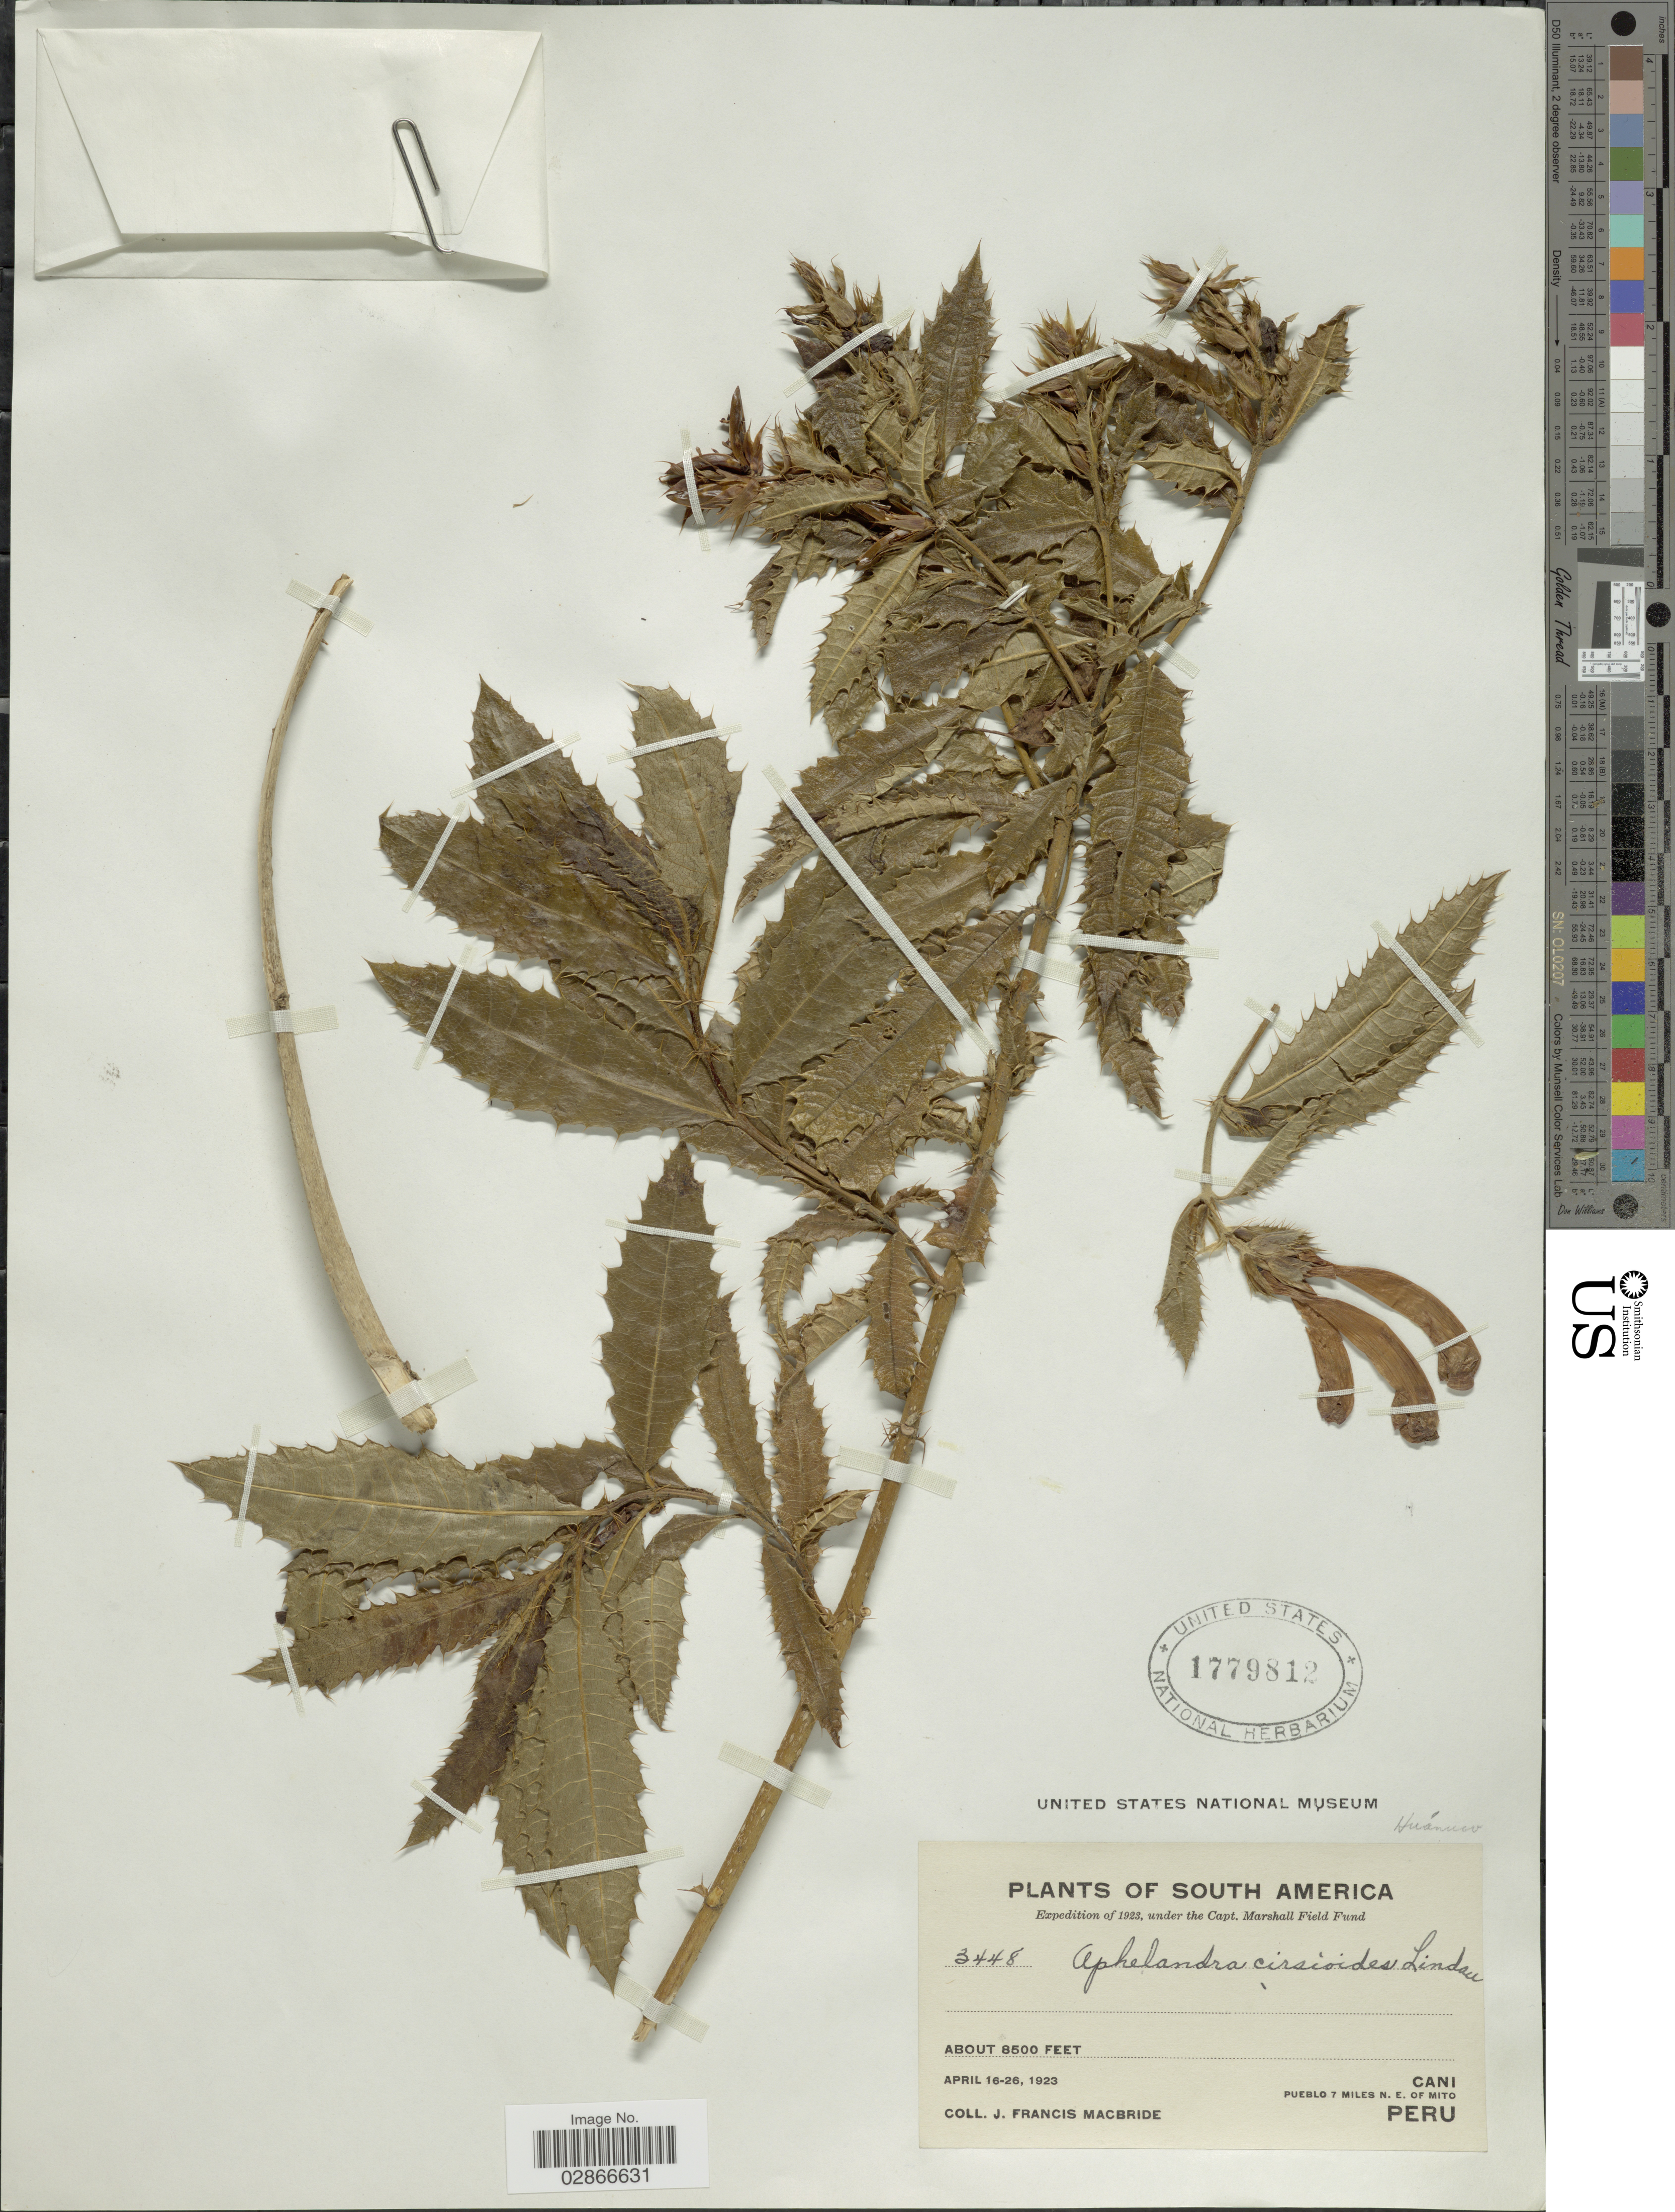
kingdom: Plantae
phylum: Tracheophyta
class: Magnoliopsida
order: Lamiales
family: Acanthaceae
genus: Aphelandra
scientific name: Aphelandra cirsioides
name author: Lindau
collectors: J. F. Macbride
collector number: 3448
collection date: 1923-04-16/1923-04-26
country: Peru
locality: Cani. Pueblo 7 miles N.E. of Mito.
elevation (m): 2591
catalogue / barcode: US 1779812